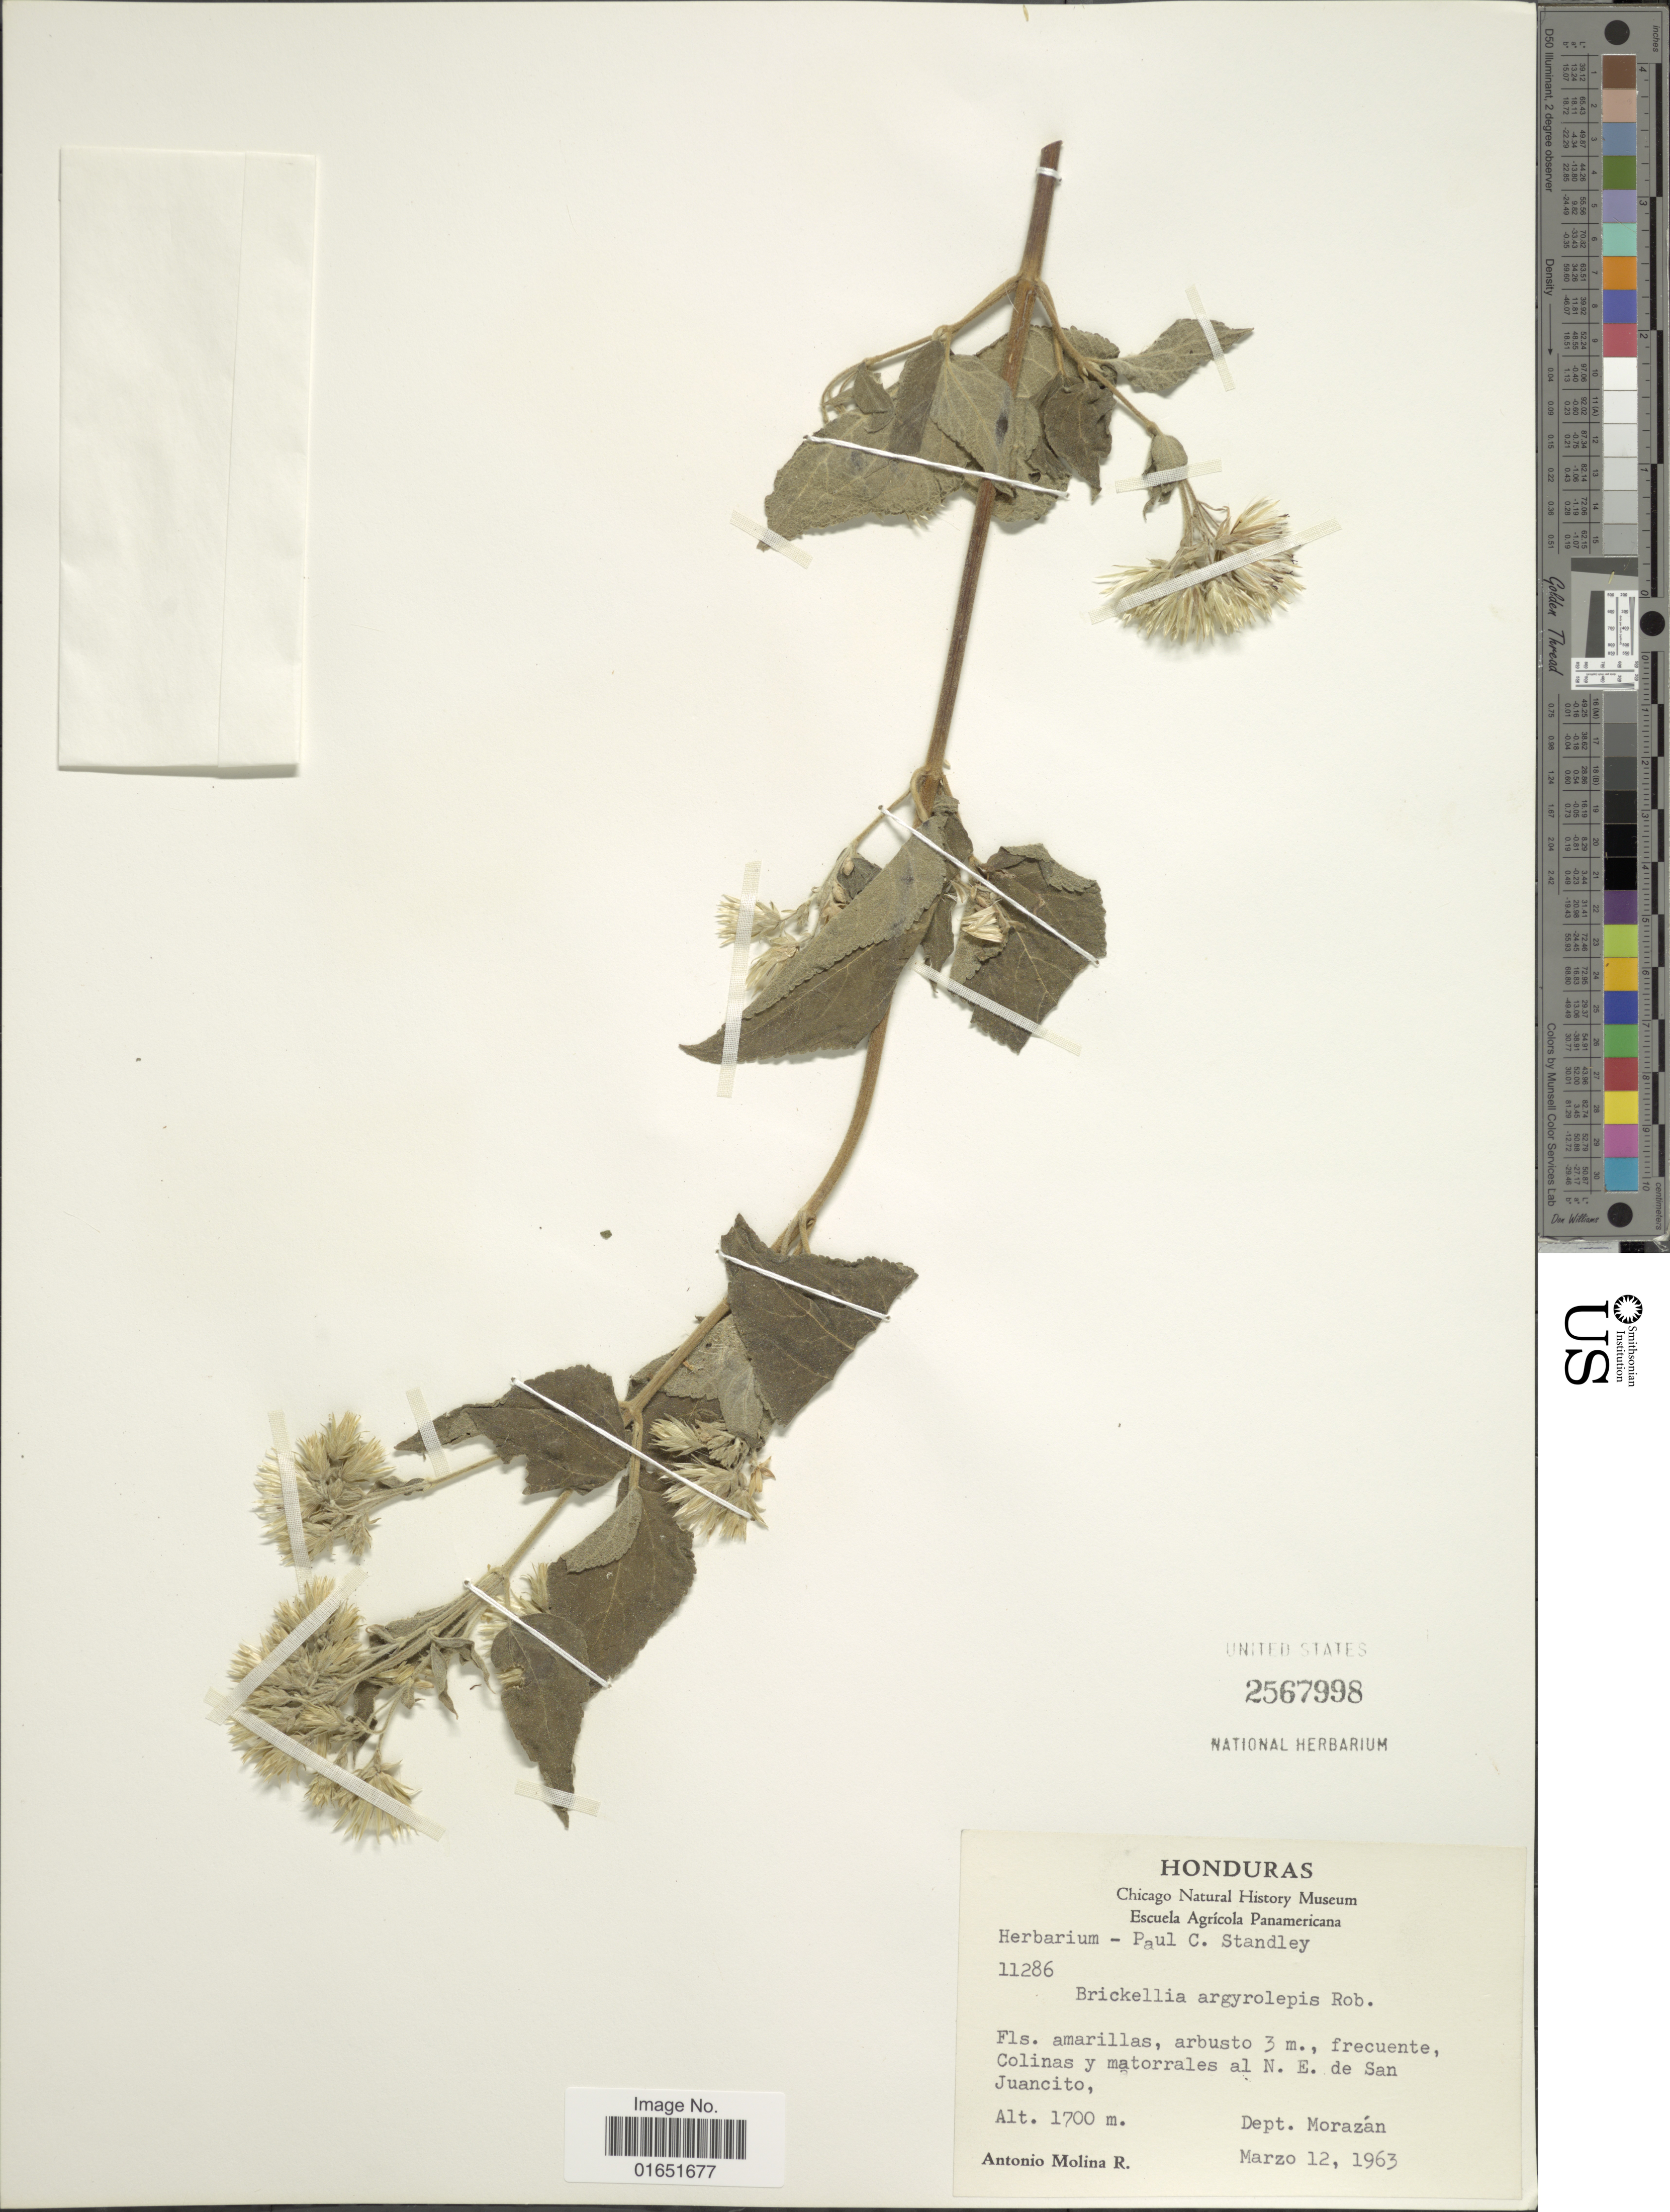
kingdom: Plantae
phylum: Tracheophyta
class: Magnoliopsida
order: Asterales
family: Asteraceae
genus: Brickellia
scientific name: Brickellia argyrolepis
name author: B.L. Rob.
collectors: A. Molina R.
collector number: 11286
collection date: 1963-03-12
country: Honduras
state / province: Fco. Morazán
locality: Colinas y matorrales al N.E. de San JUancito, Dept. Morazán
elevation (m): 1700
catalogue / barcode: US 2567998